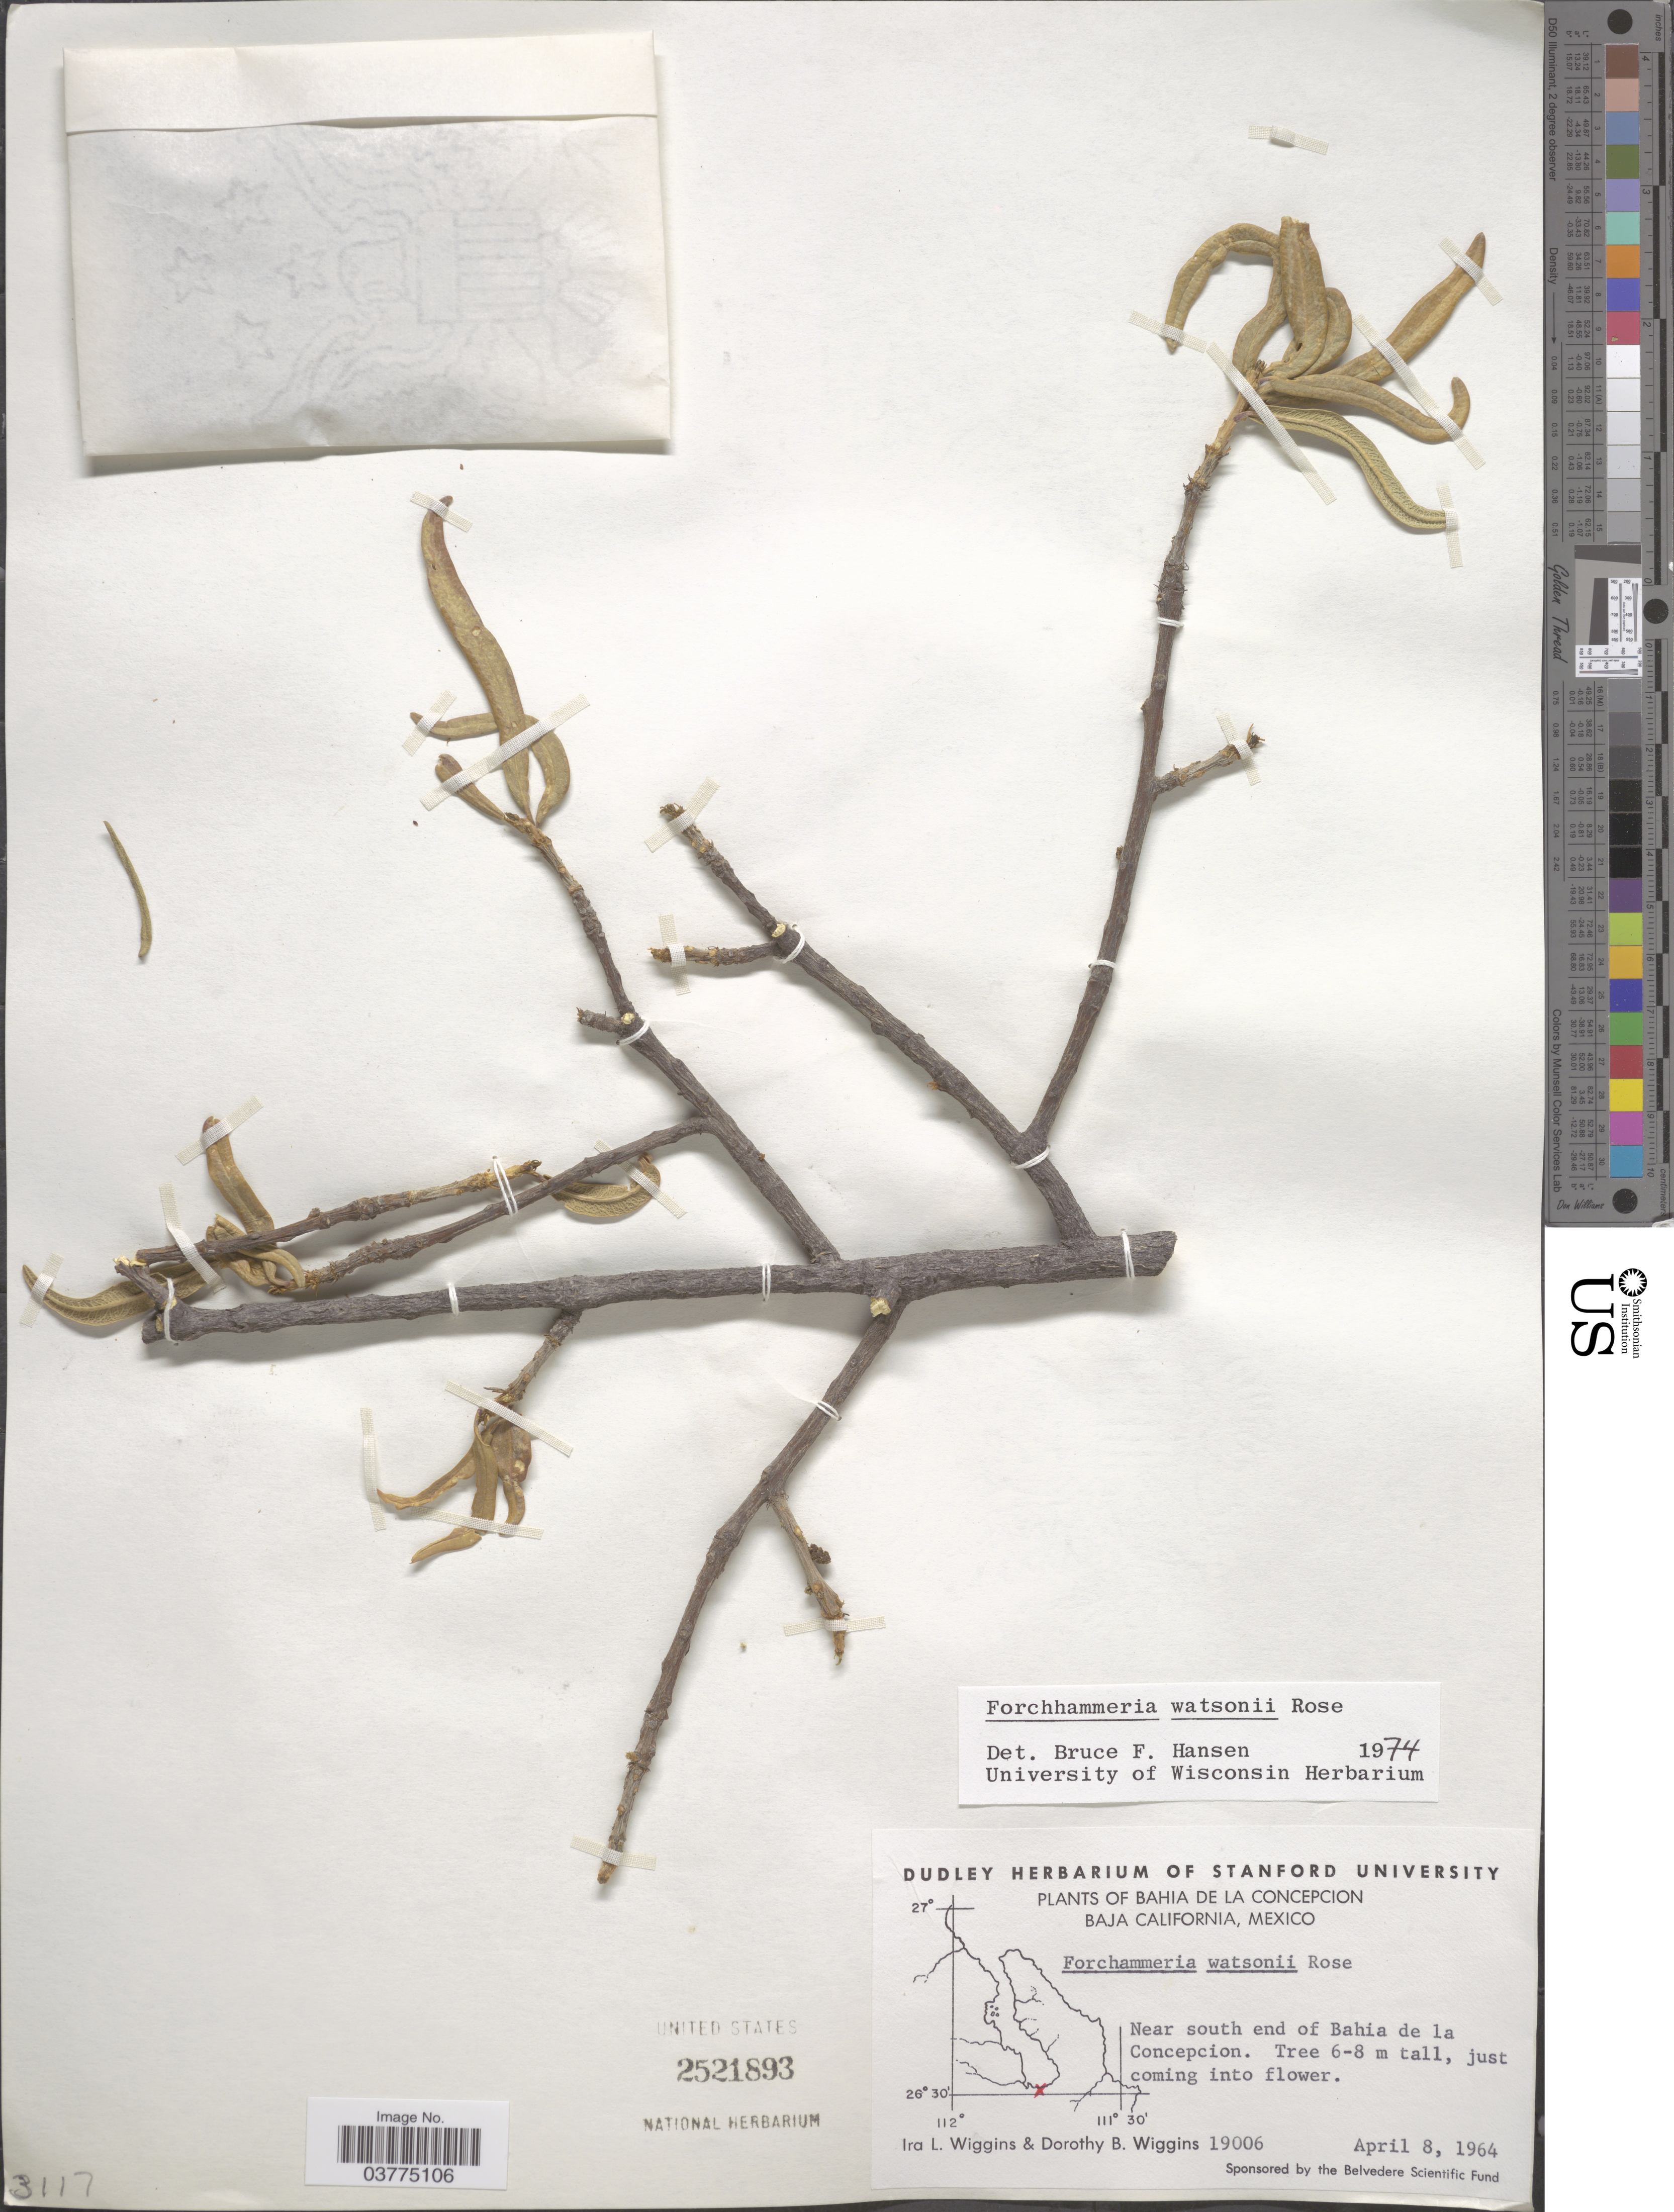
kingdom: Plantae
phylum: Tracheophyta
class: Magnoliopsida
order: Brassicales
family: Stixaceae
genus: Forchhammeria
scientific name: Forchhammeria watsonii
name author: Rose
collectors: I. L. Wiggins & D. B. Wiggins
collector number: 19006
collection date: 1964-04-08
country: Mexico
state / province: Baja California Sur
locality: Bahia de la Concepcion. Near south end of Bahia de la Concepcion.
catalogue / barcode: US 2521893